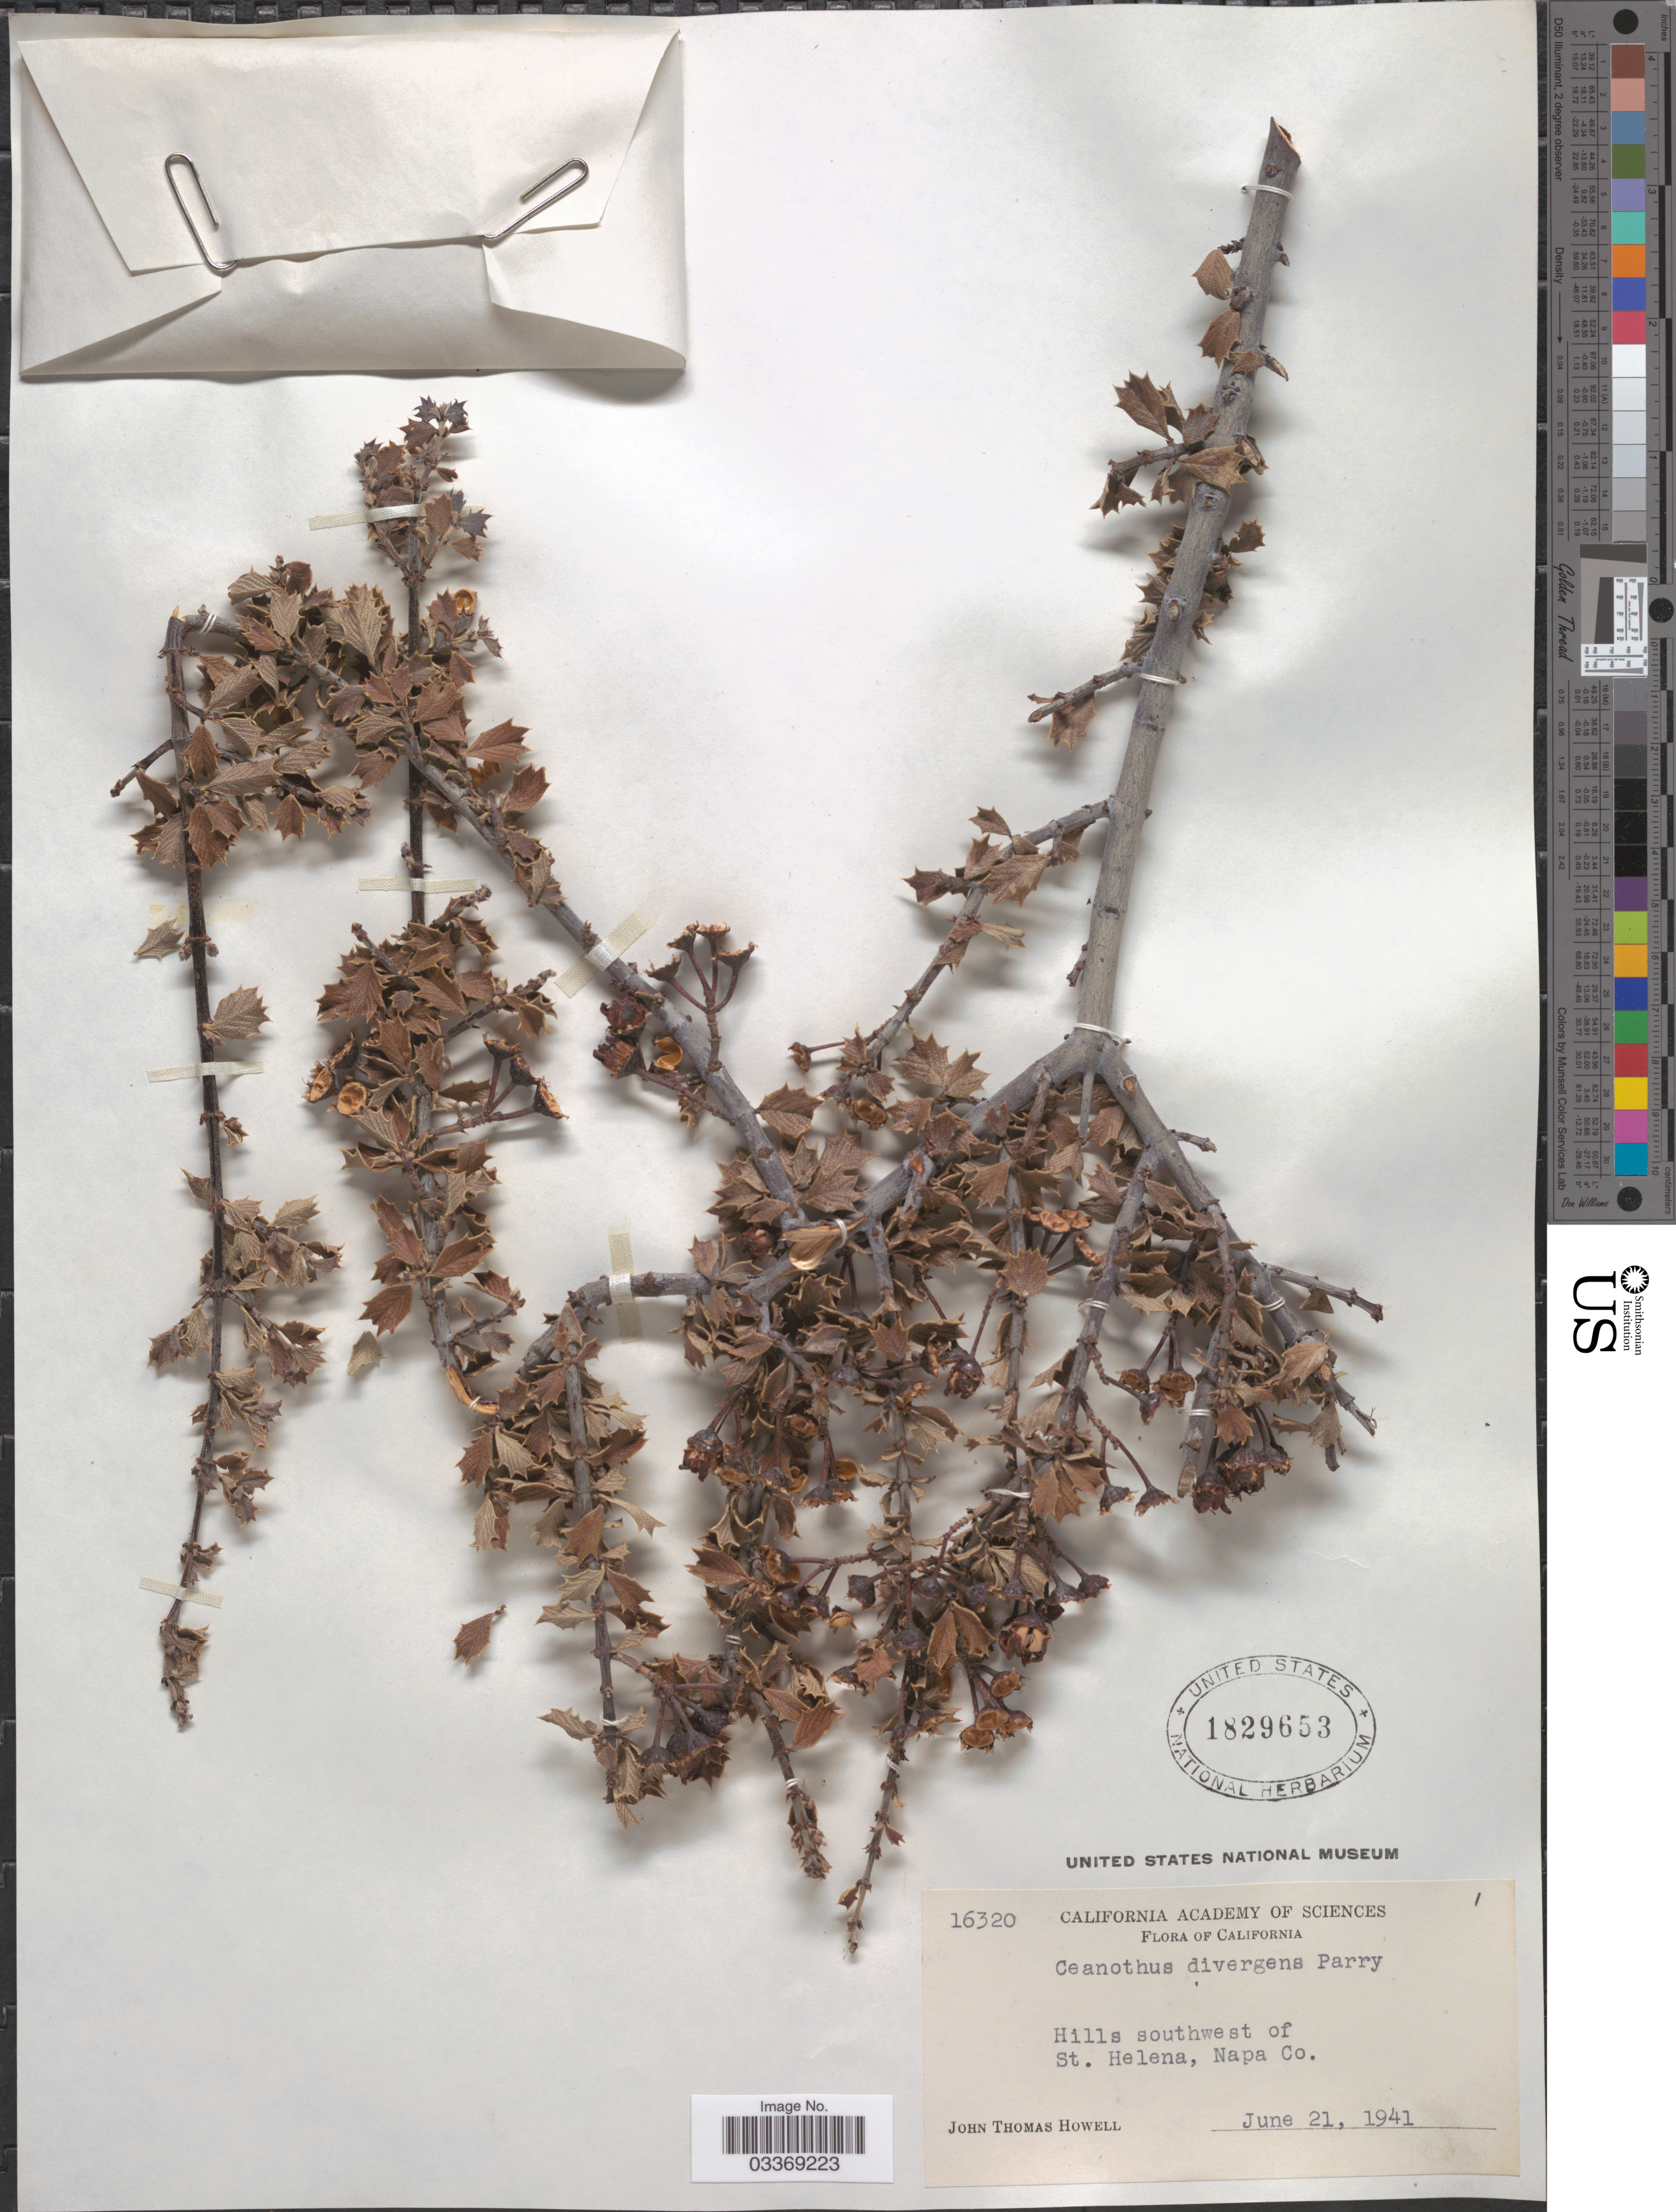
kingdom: Plantae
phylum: Tracheophyta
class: Magnoliopsida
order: Rosales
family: Rhamnaceae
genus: Ceanothus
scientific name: Ceanothus divergens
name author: Parry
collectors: J. T. Howell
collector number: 16320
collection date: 1941-06-21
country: United States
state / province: California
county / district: Napa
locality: Hill southwest of St. Helena, Napa Co.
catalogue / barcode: US 1829653